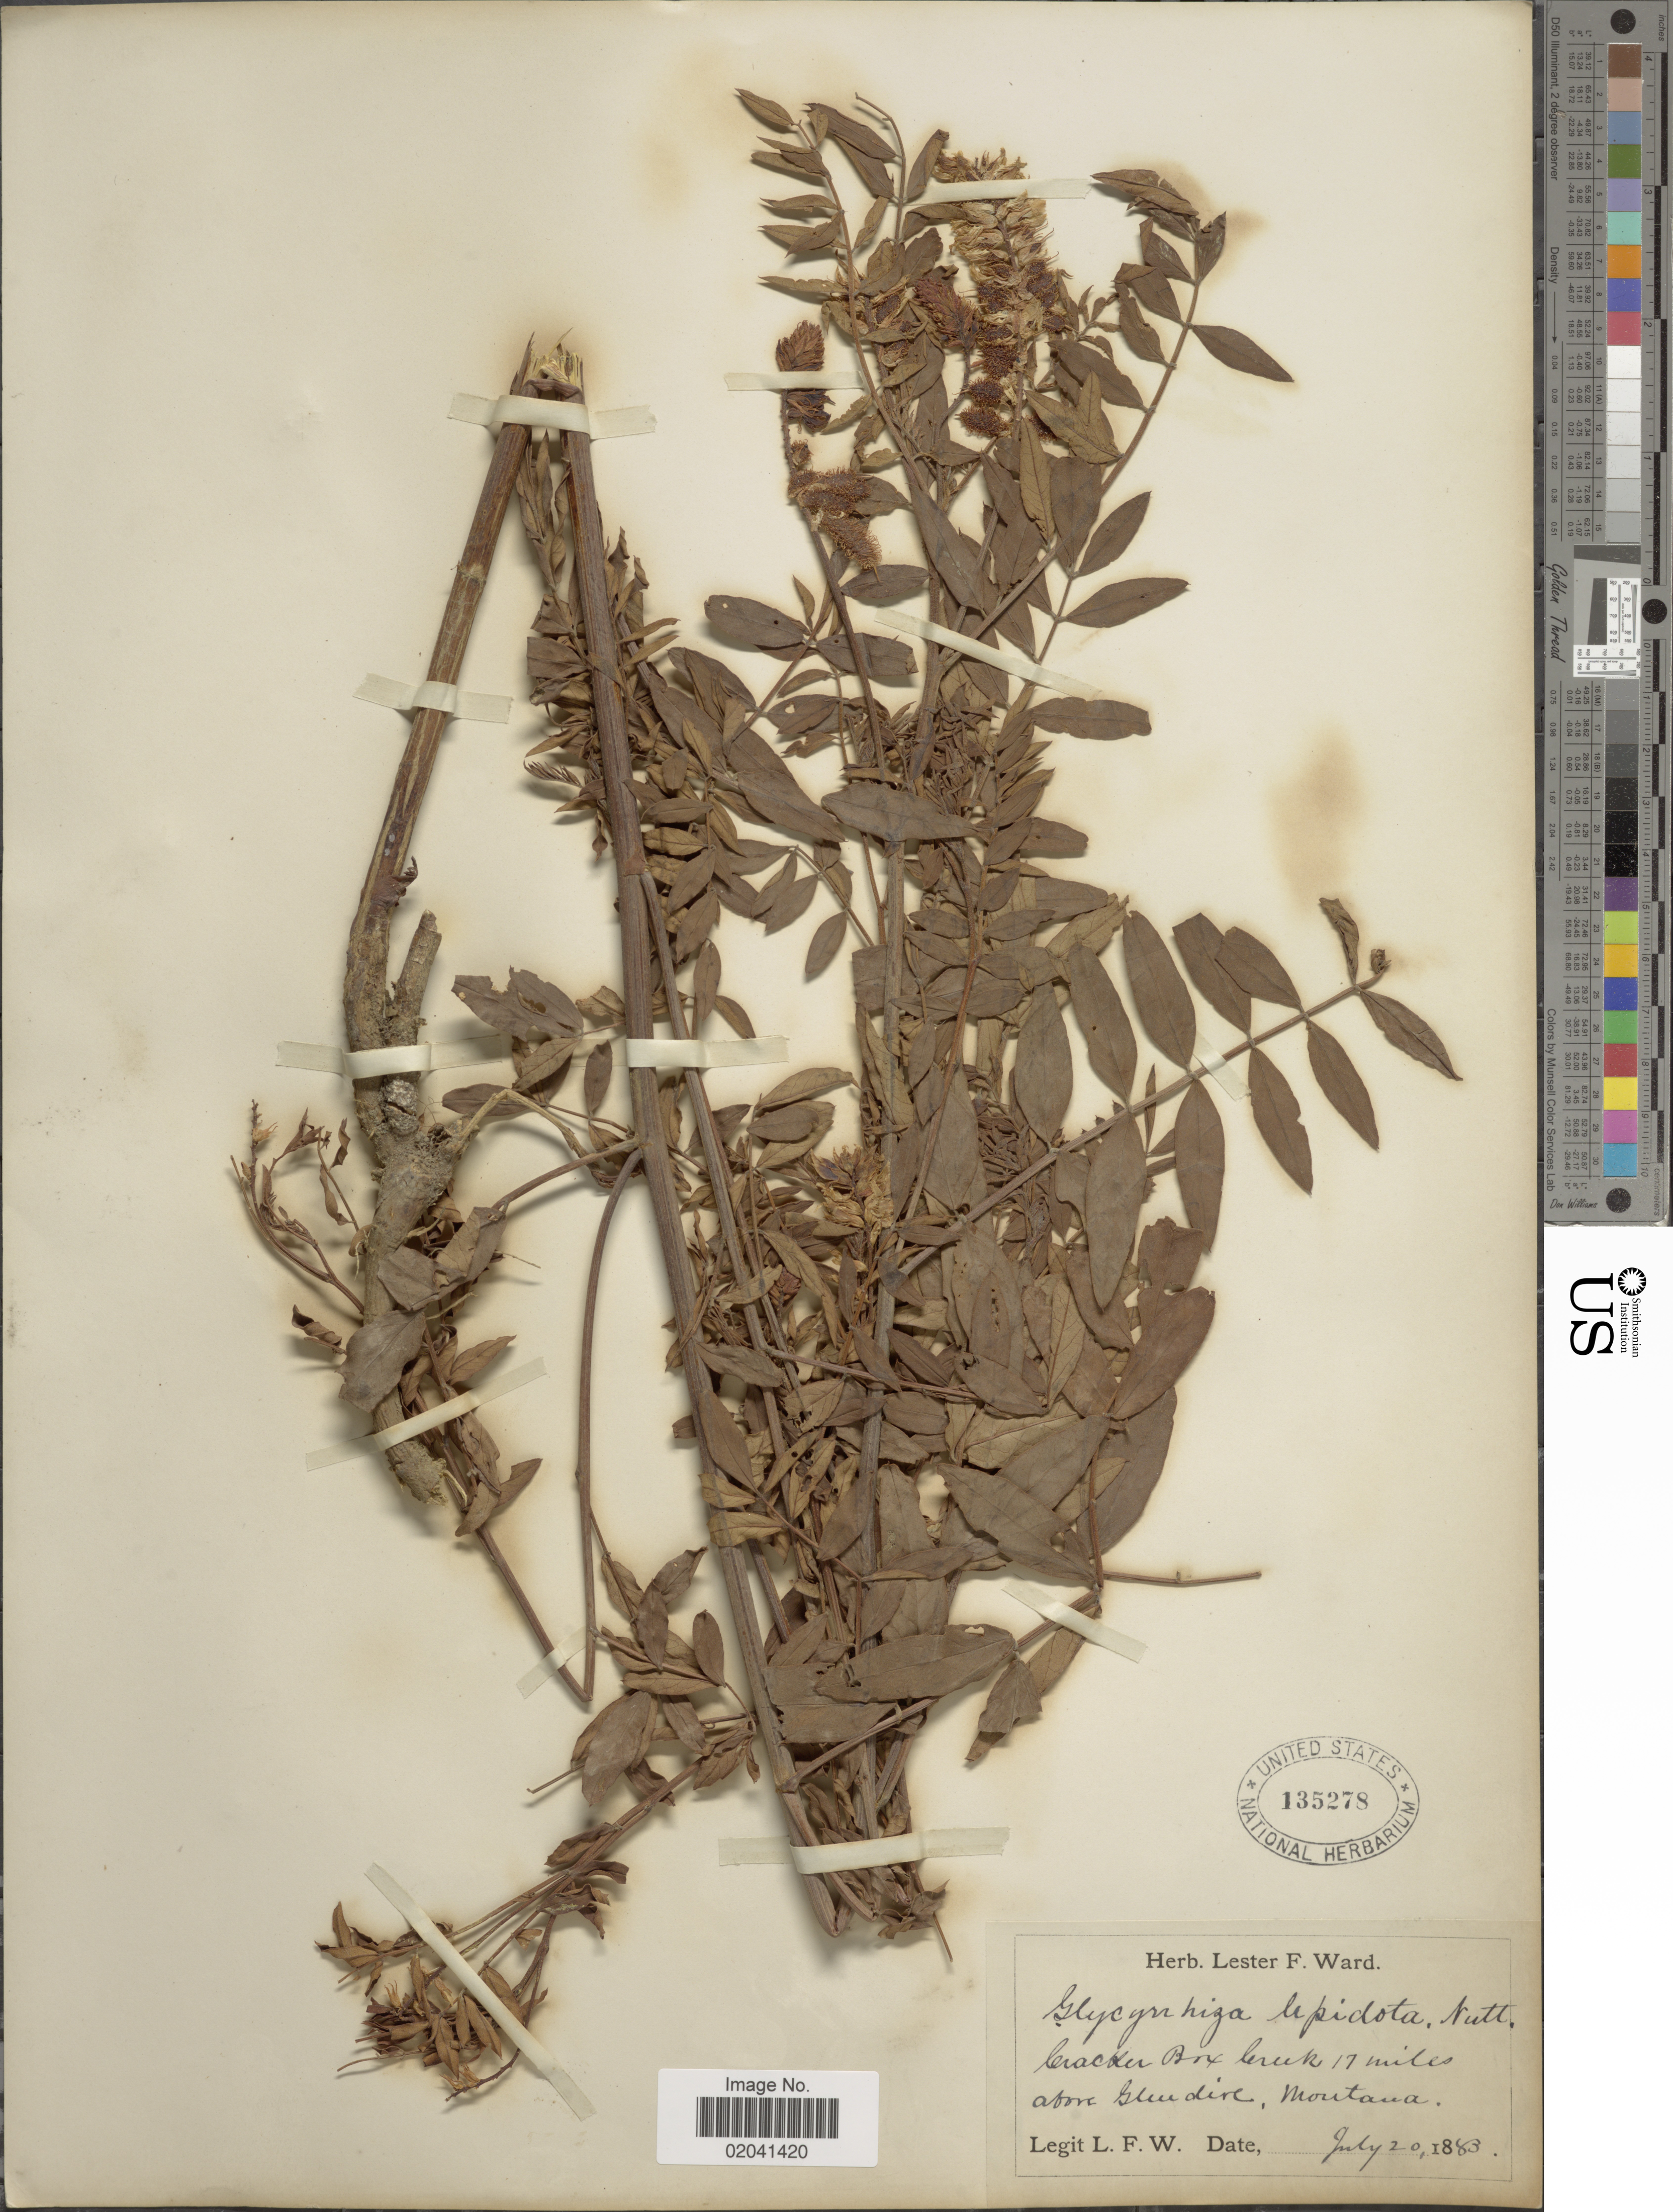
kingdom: Plantae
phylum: Tracheophyta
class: Magnoliopsida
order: Fabales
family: Fabaceae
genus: Glycyrrhiza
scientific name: Glycyrrhiza lepidota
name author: Pursh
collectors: L. F. Ward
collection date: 1883-07-20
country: United States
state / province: Montana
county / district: Dawson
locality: Cracker Box Creek, 17 mi. above Glendive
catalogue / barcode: US 135278